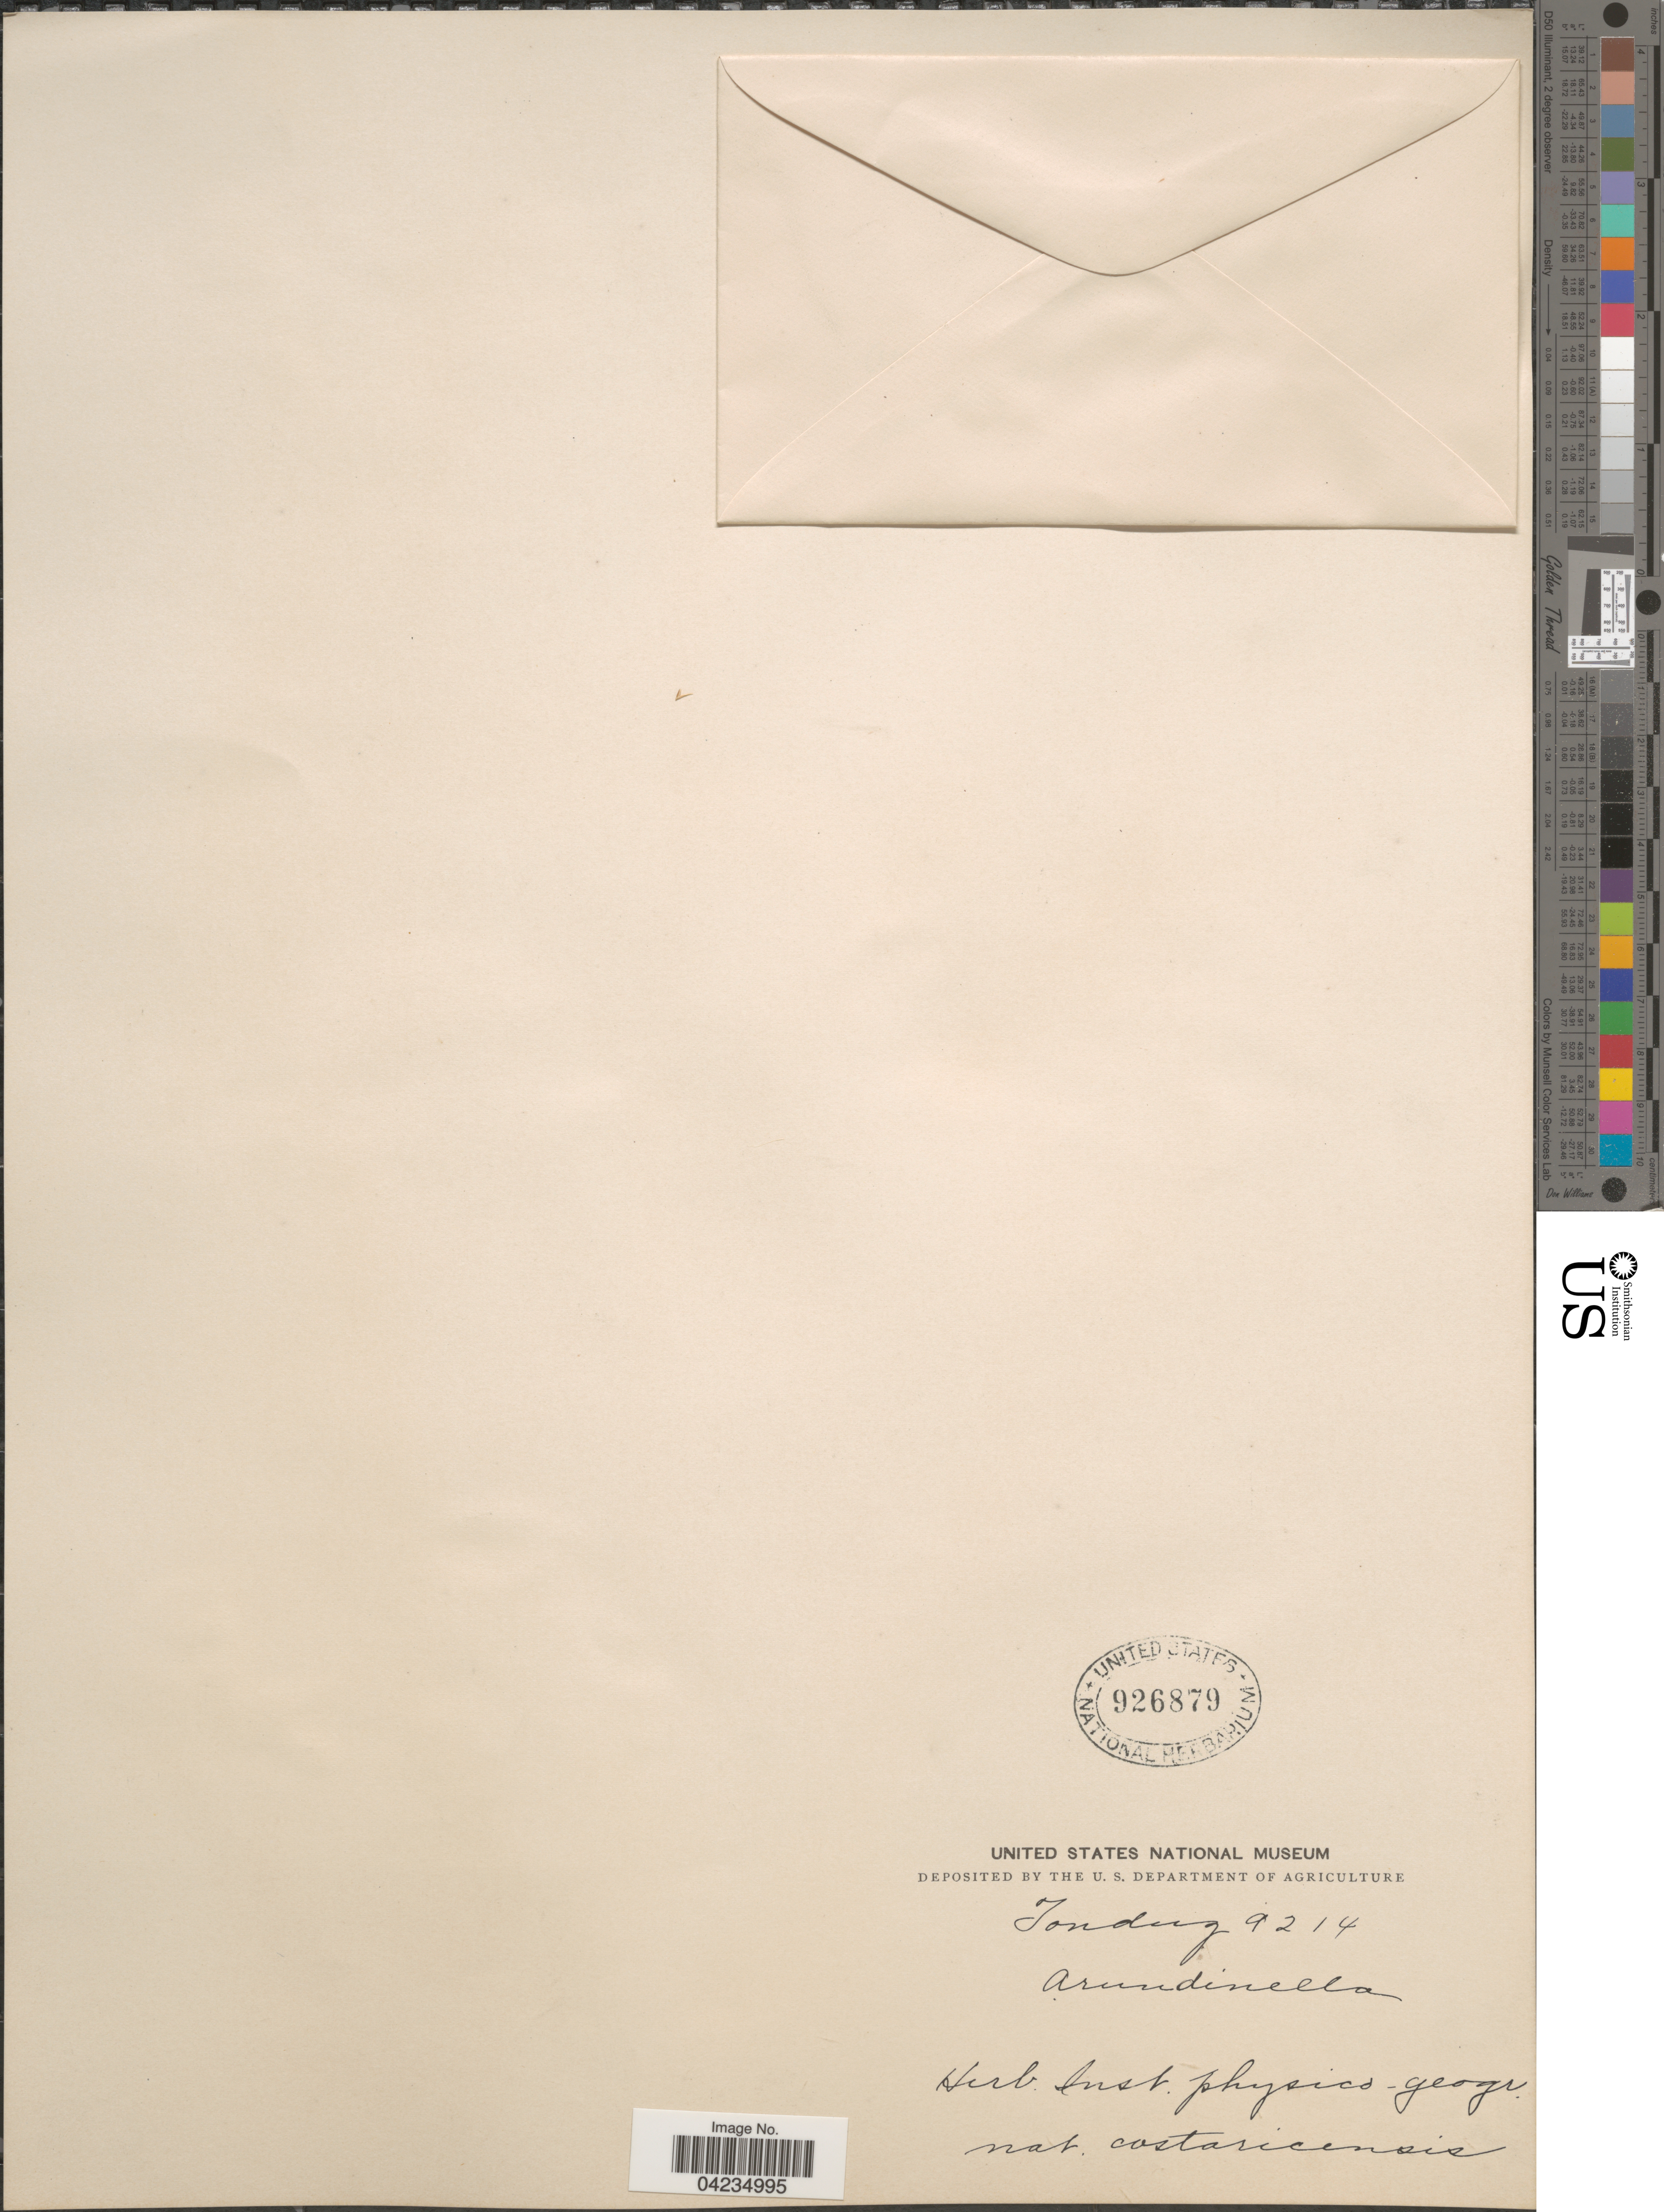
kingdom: Plantae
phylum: Tracheophyta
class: Liliopsida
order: Poales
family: Poaceae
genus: Arundinella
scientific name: Arundinella berteroniana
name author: (Schult.) Hitchc. & Chase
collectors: Tonduz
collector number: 9214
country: Costa Rica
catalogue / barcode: US 926879